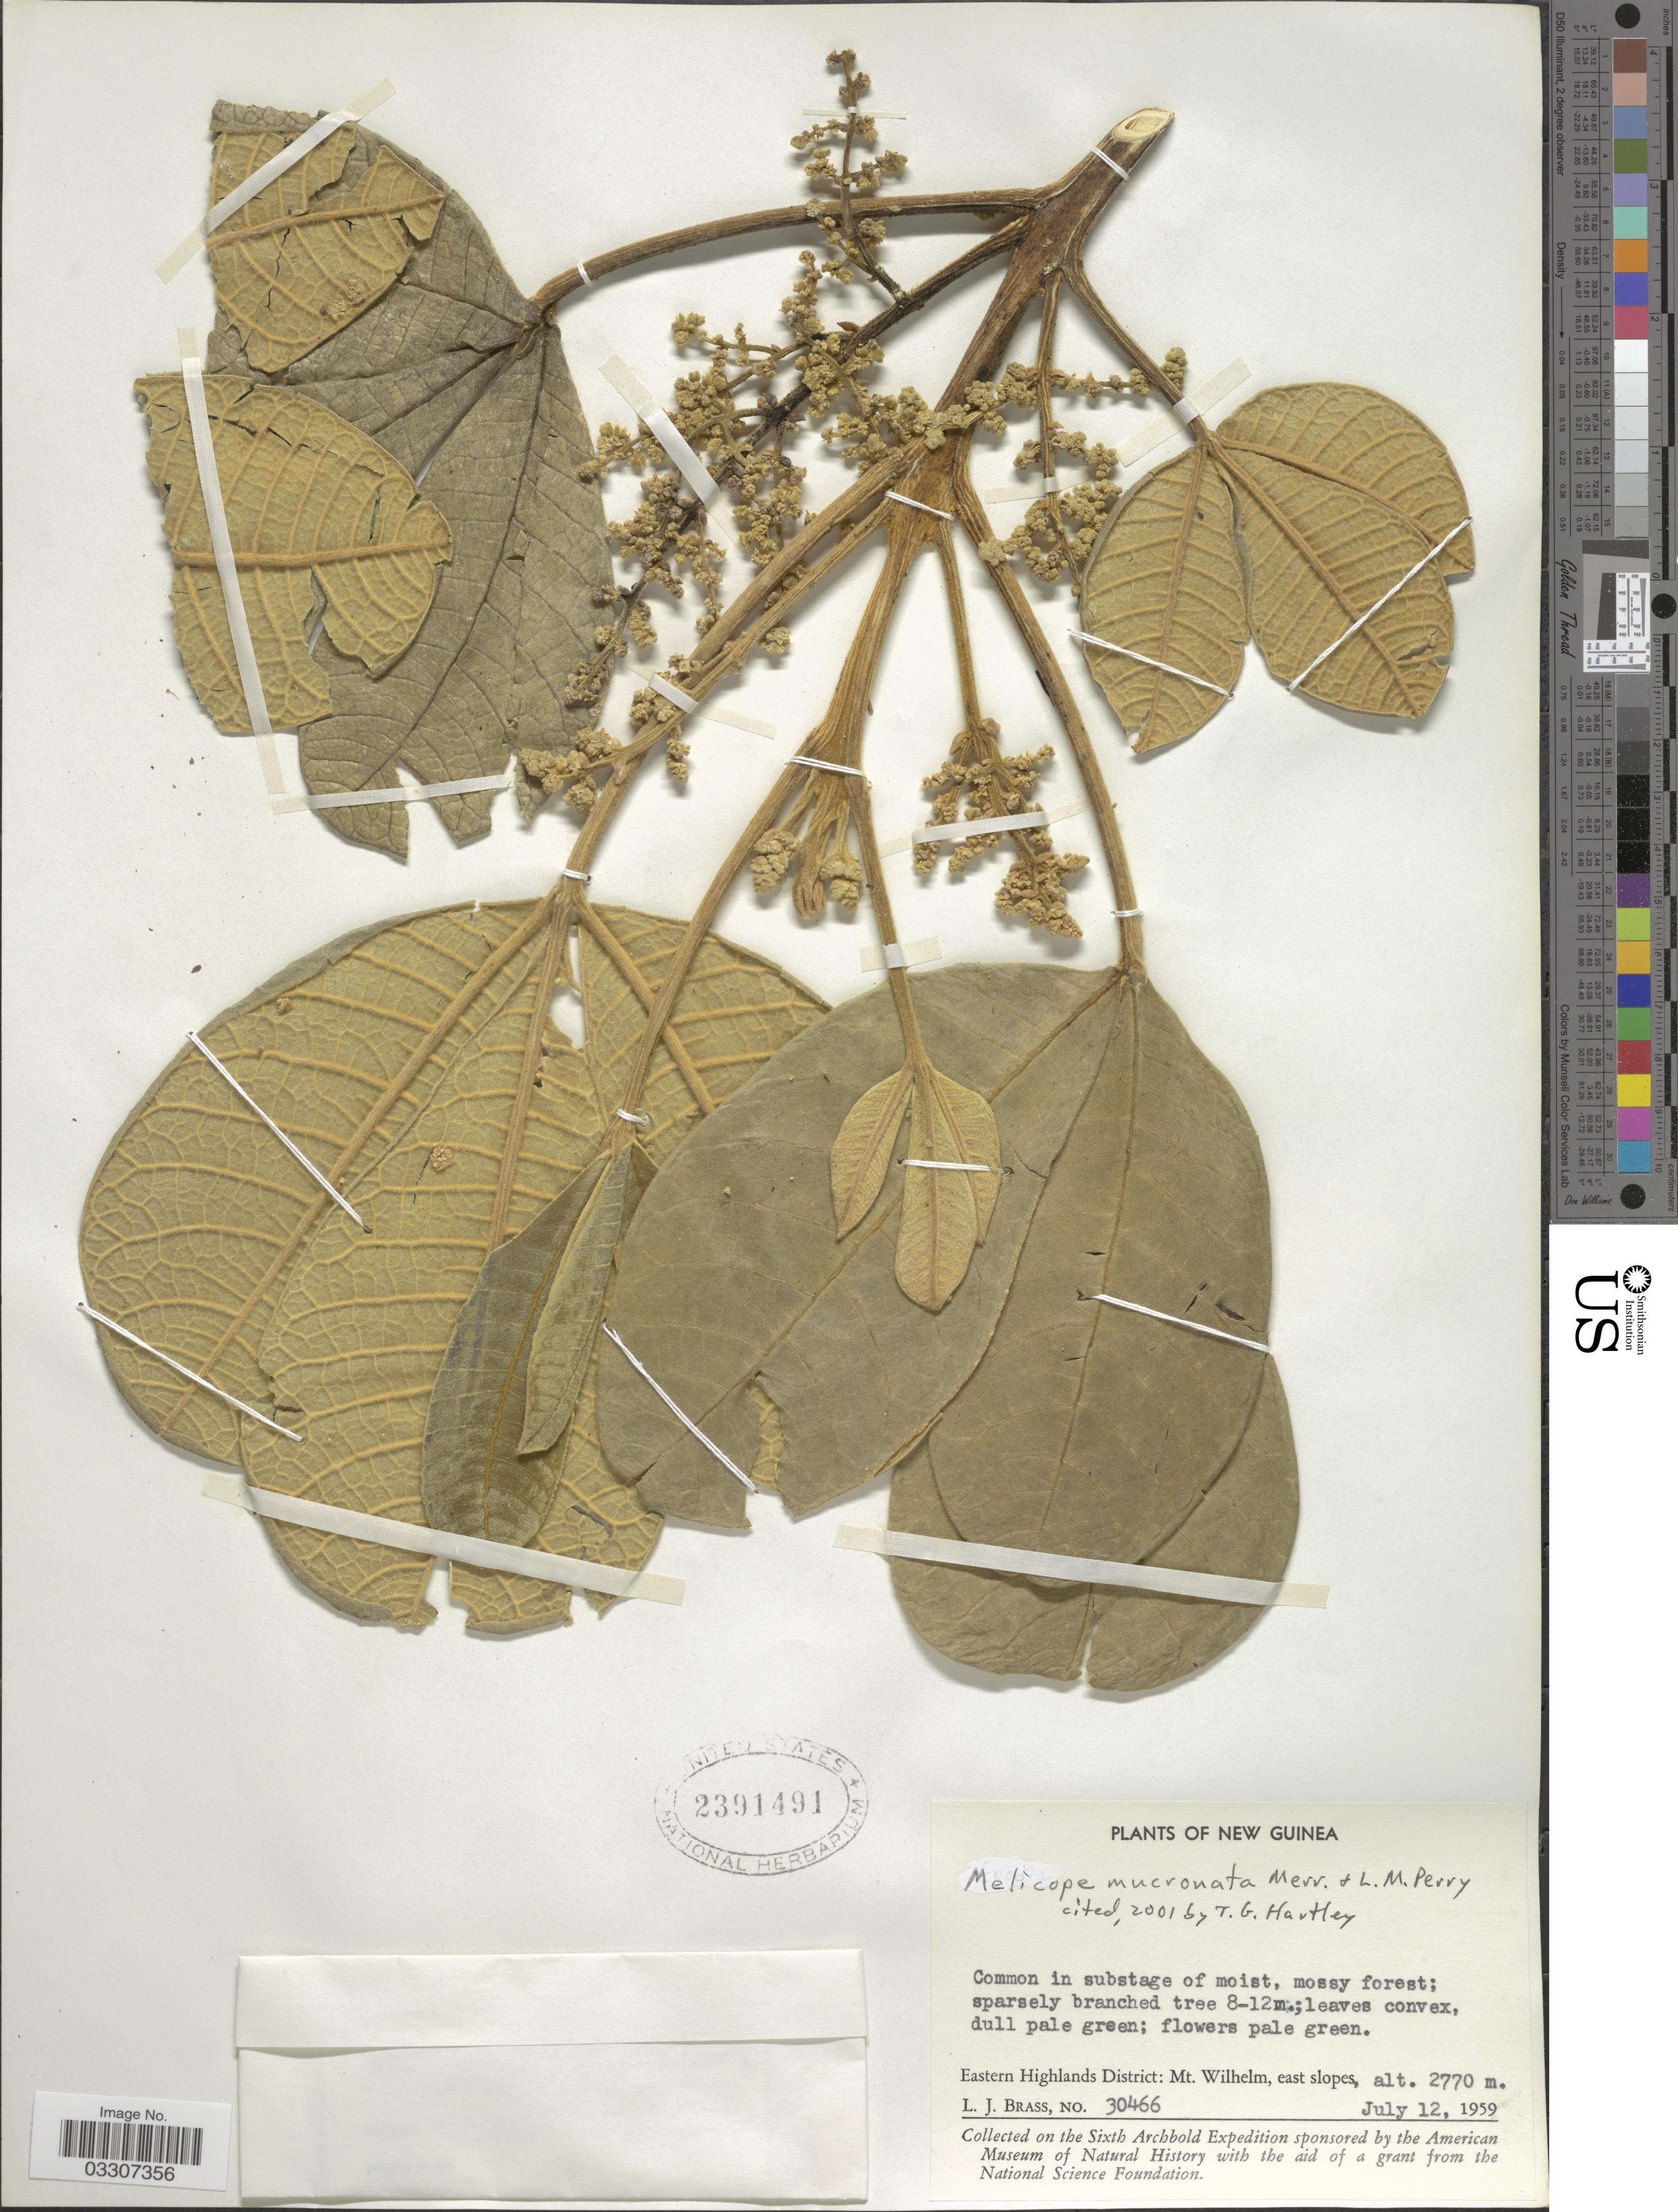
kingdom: Plantae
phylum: Tracheophyta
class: Magnoliopsida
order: Sapindales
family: Rutaceae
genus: Melicope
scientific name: Melicope mucronata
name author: Merr. & L.M. Perry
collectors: L. J. Brass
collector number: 30466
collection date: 1959-07-12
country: Papua New Guinea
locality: New Guinea. Eastern Highlands District: Mt. Wilhelm, east slopes.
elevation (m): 2770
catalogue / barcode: US 2391491